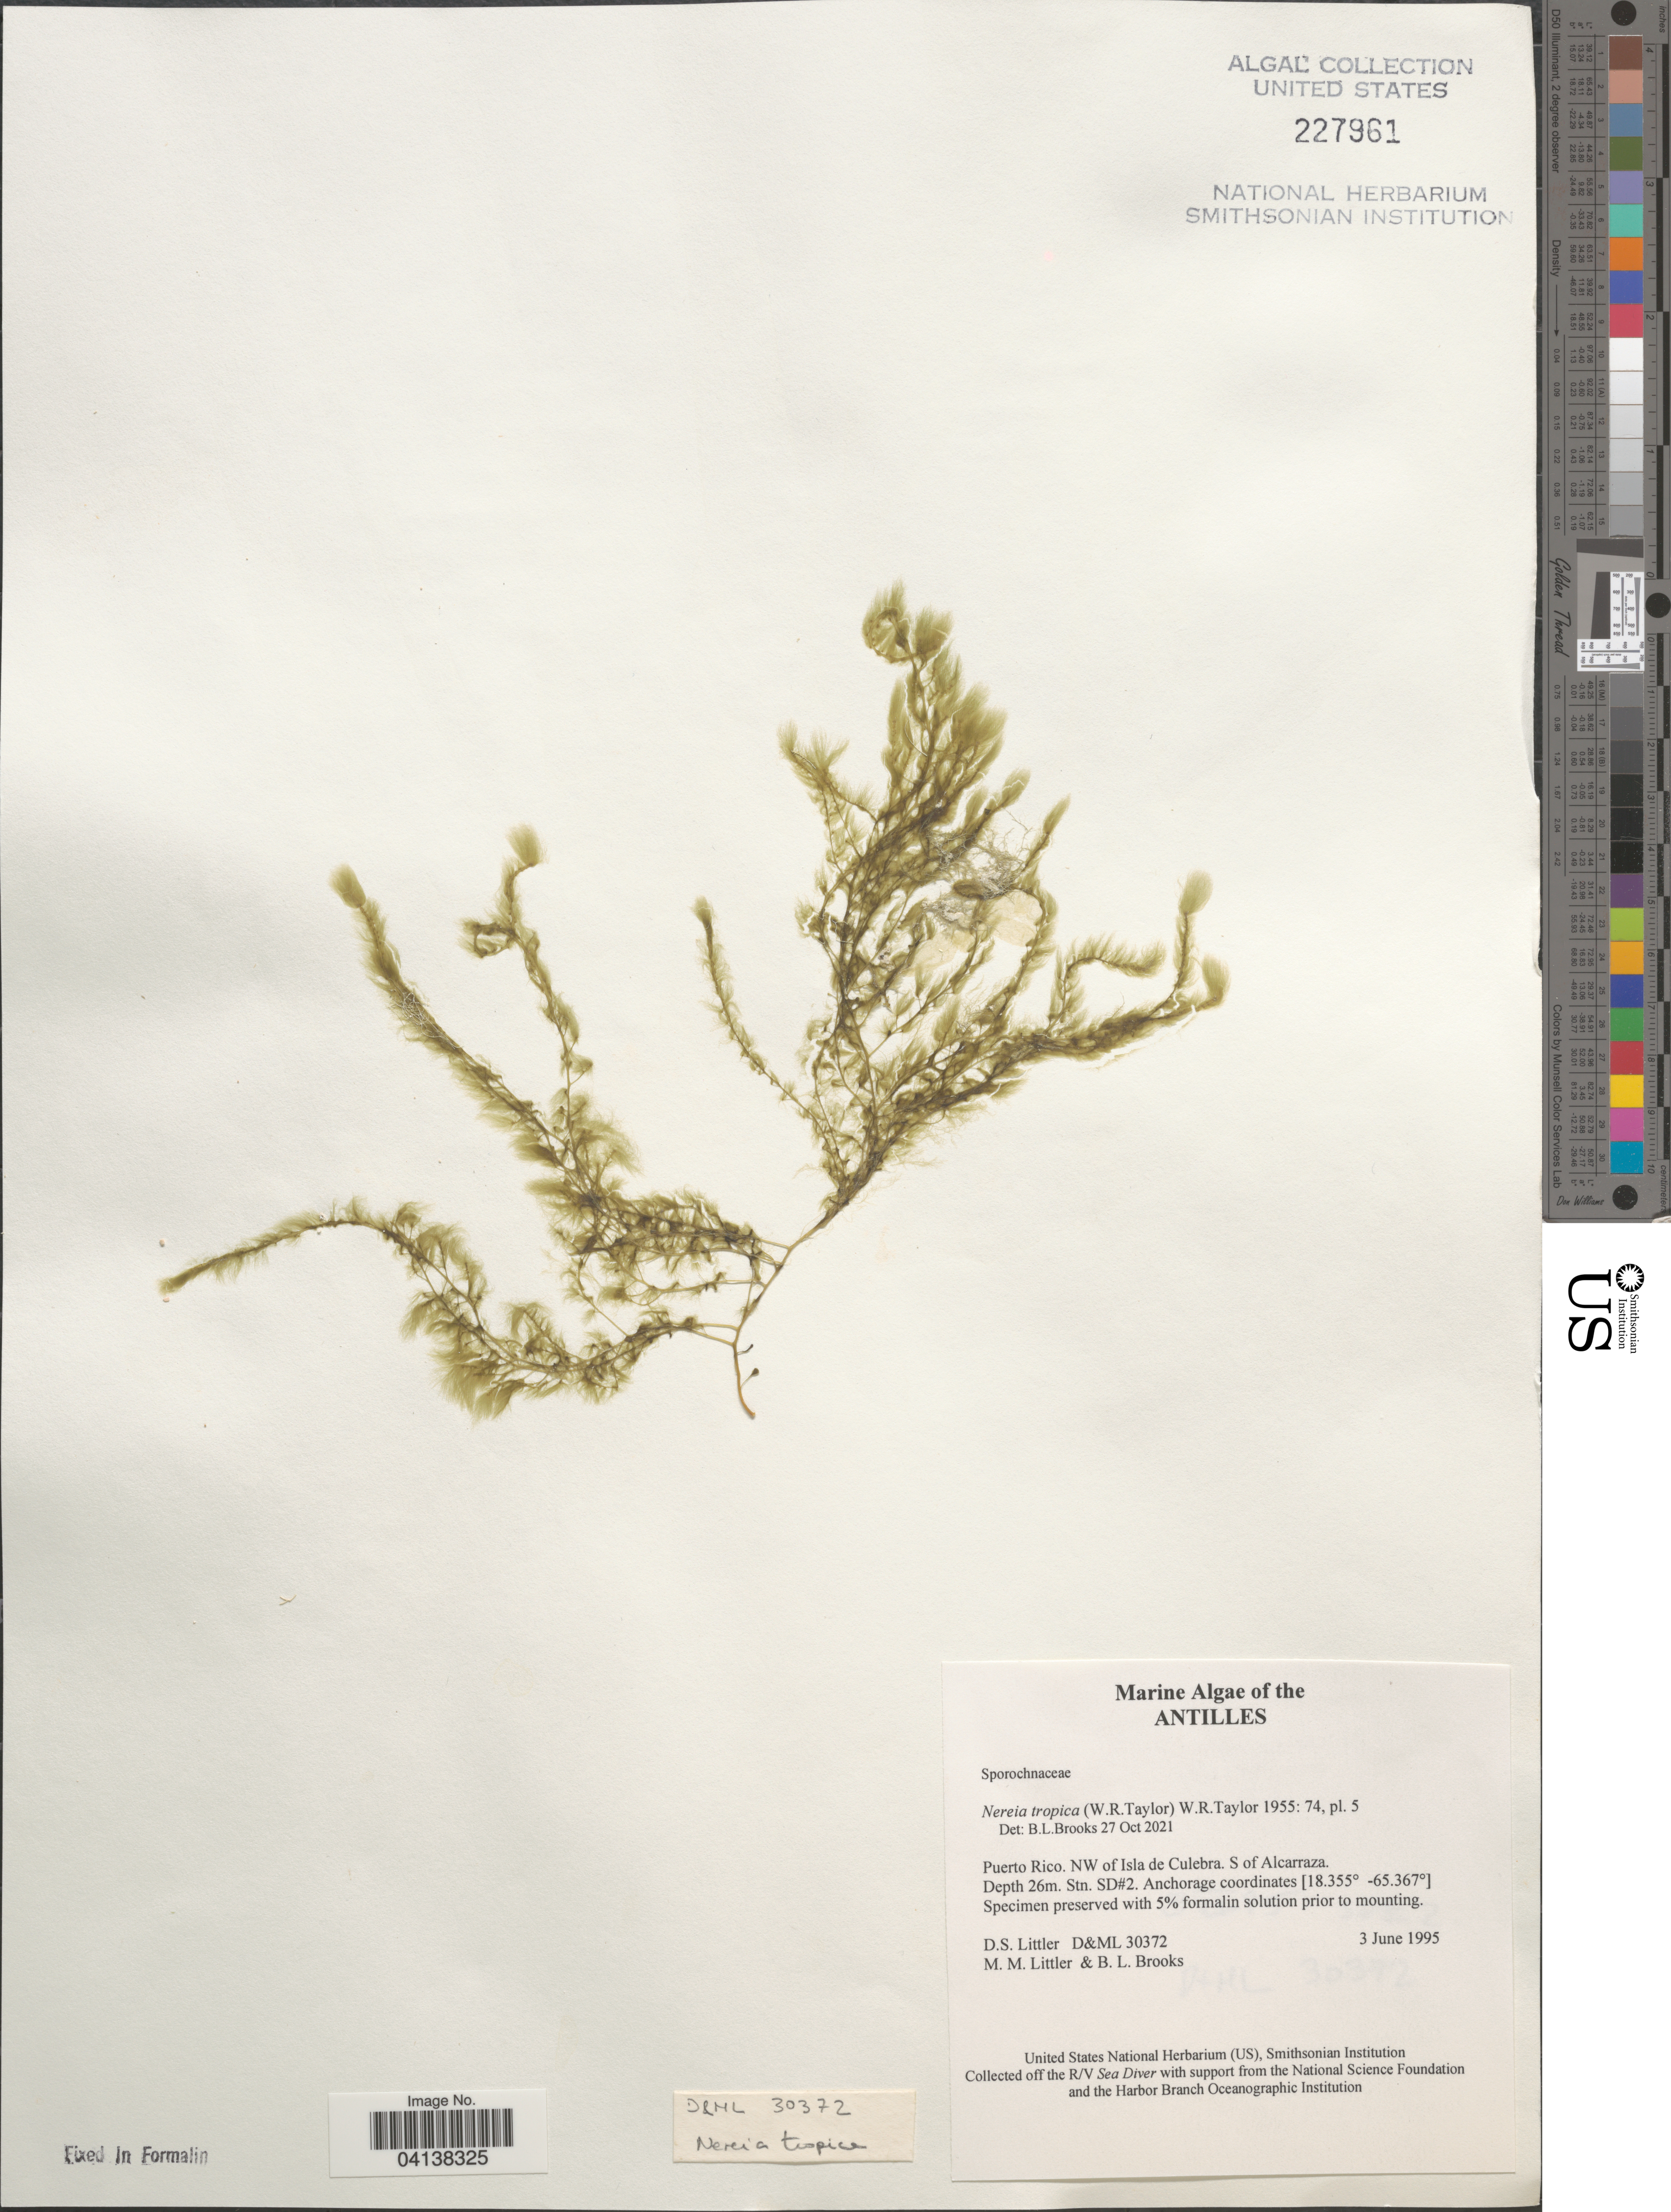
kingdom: Chromista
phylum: Ochrophyta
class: Phaeophyceae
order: Sporochnales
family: Sporochnaceae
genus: Nereia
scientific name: Nereia tropica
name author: (W.R. Taylor) W.R. Taylor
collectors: D. S. Littler & B. Brooks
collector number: D&ML 30372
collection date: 1995-06-03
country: Puerto Rico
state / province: Culebra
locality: Antilles. NW of Isla de Culebra. S of Alcarraza. Stn. SD#2.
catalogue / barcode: US 227961